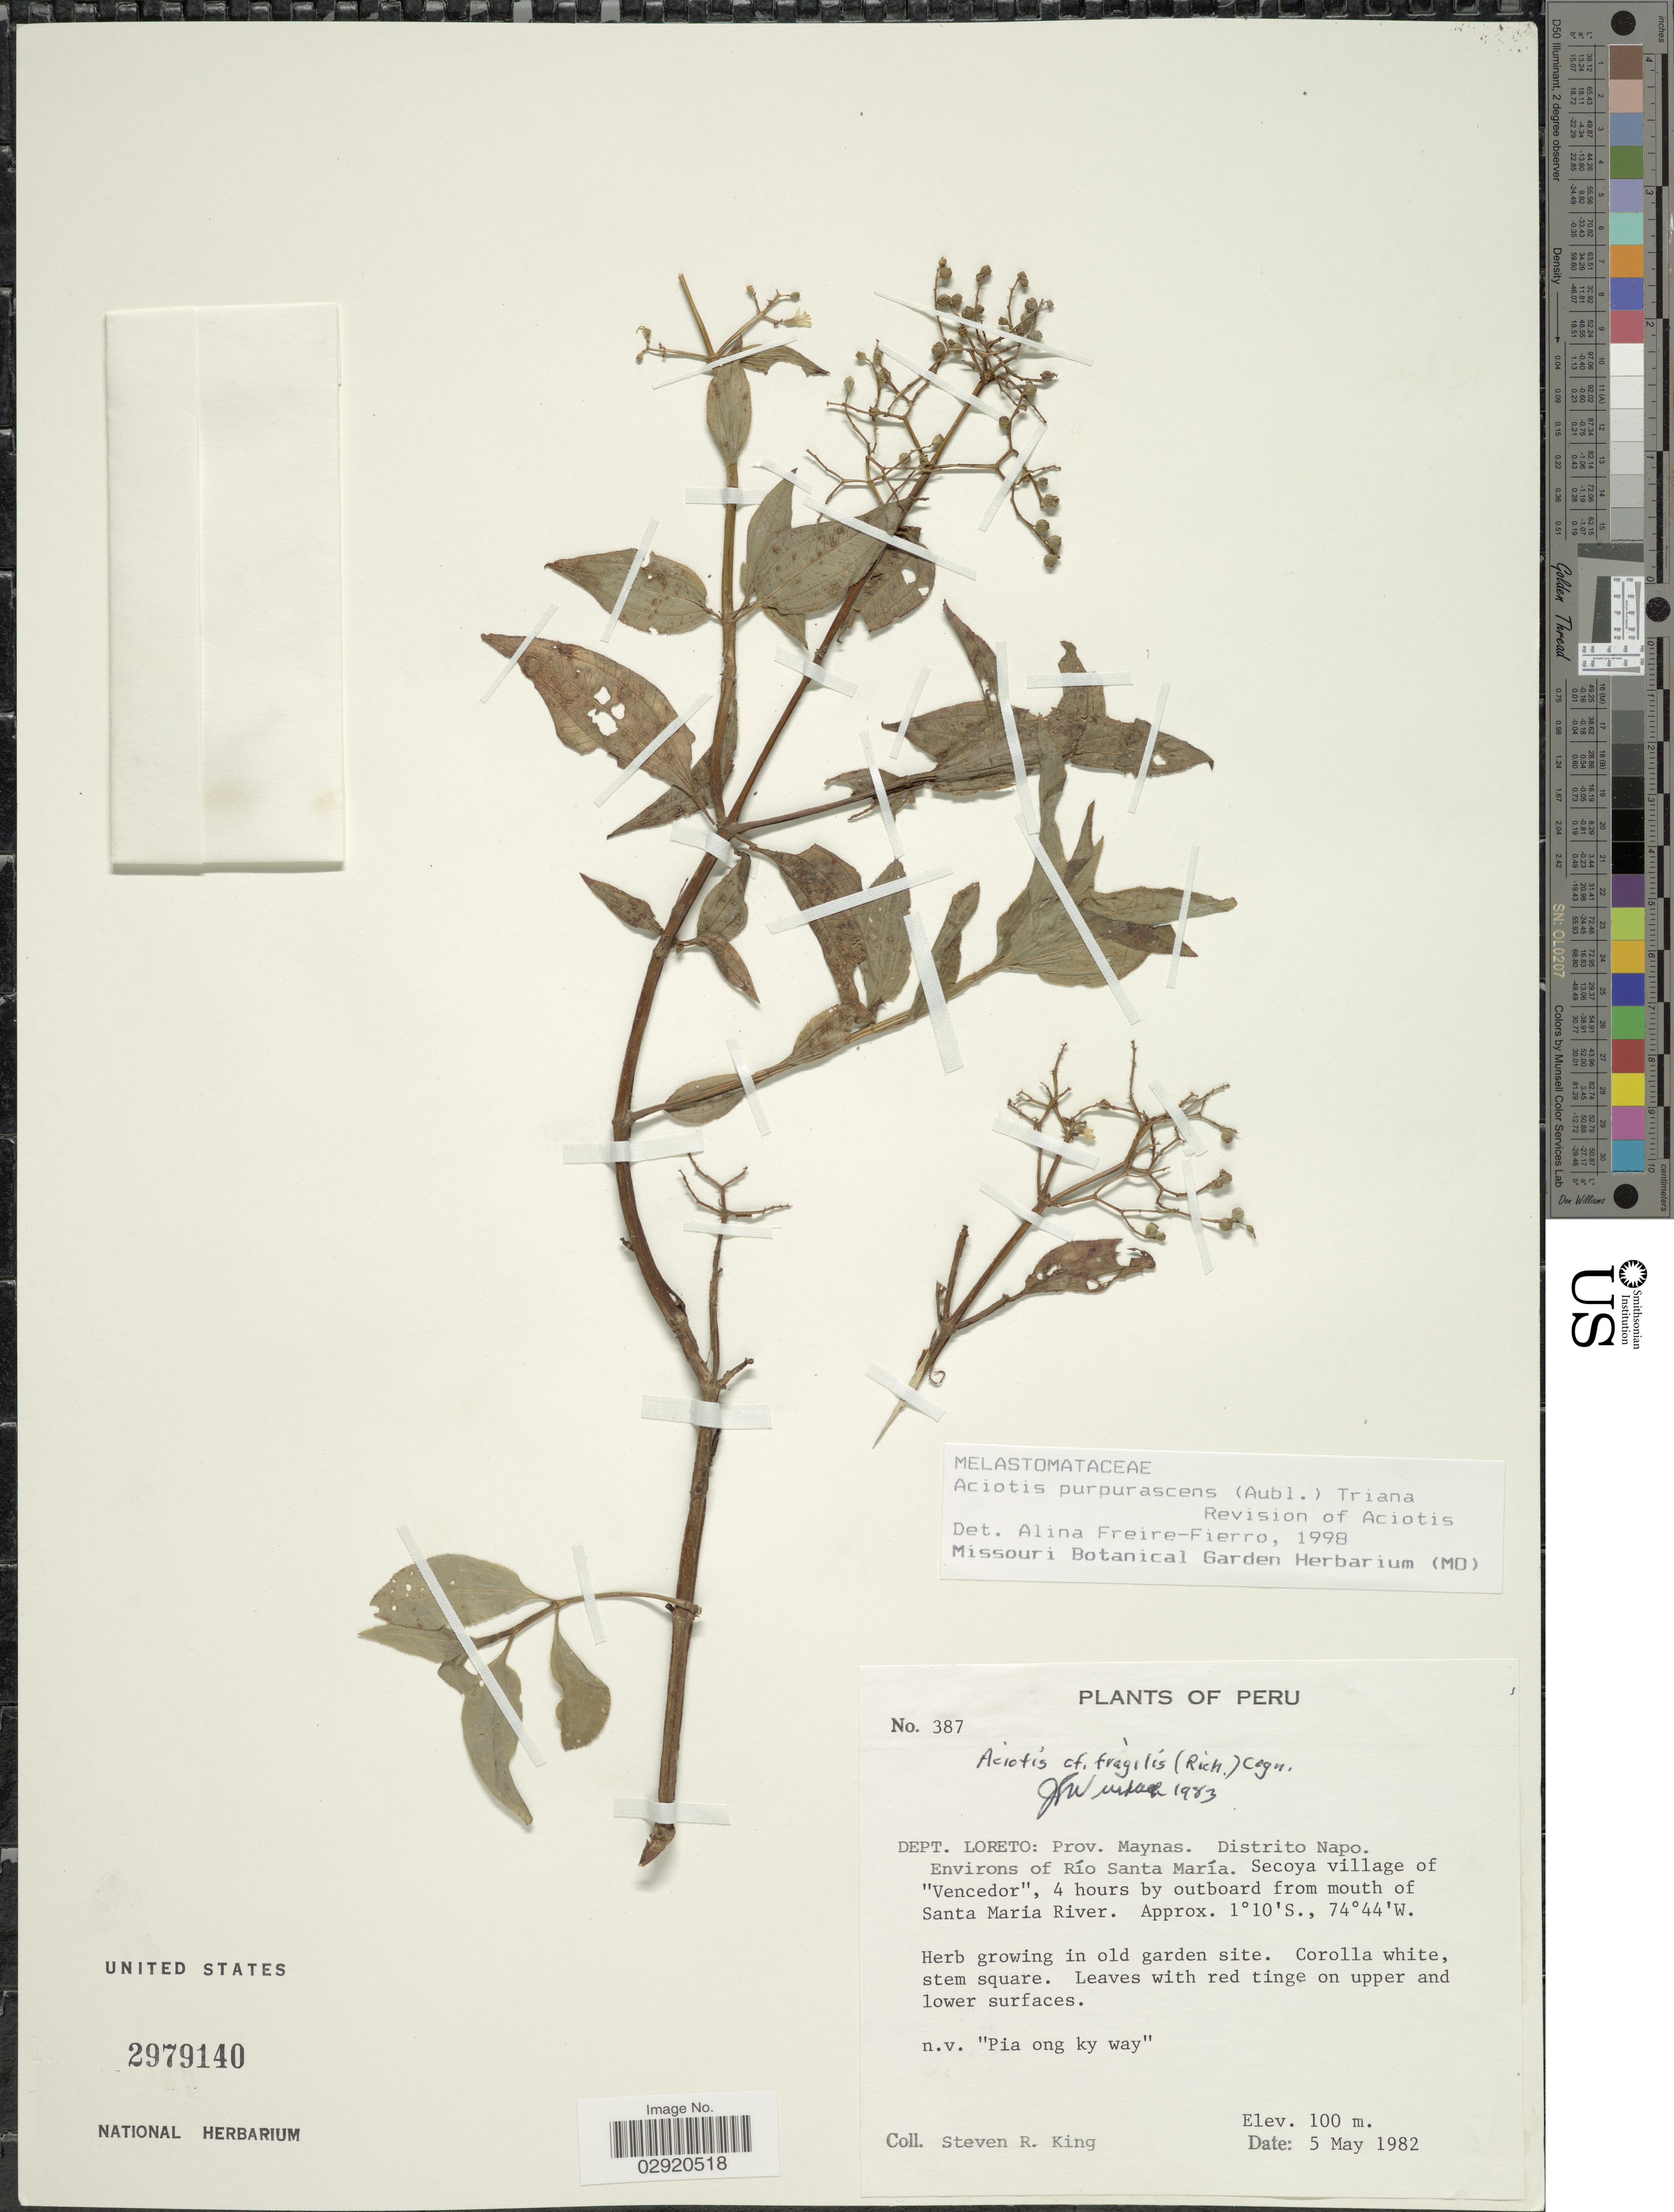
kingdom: Plantae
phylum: Tracheophyta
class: Magnoliopsida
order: Myrtales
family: Melastomataceae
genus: Aciotis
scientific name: Aciotis purpurascens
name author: (Aubl.) Triana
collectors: S. R. King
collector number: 387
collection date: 1982-05-05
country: Peru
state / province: Loreto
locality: Dept. LoretoL Prov. Maynas. Distrito Napo. Environs of Río Santa María. Secoya village of "Vencedor", 4 hours by outboard from mouth of Santa Maria River.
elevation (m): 100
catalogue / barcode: US 2979140